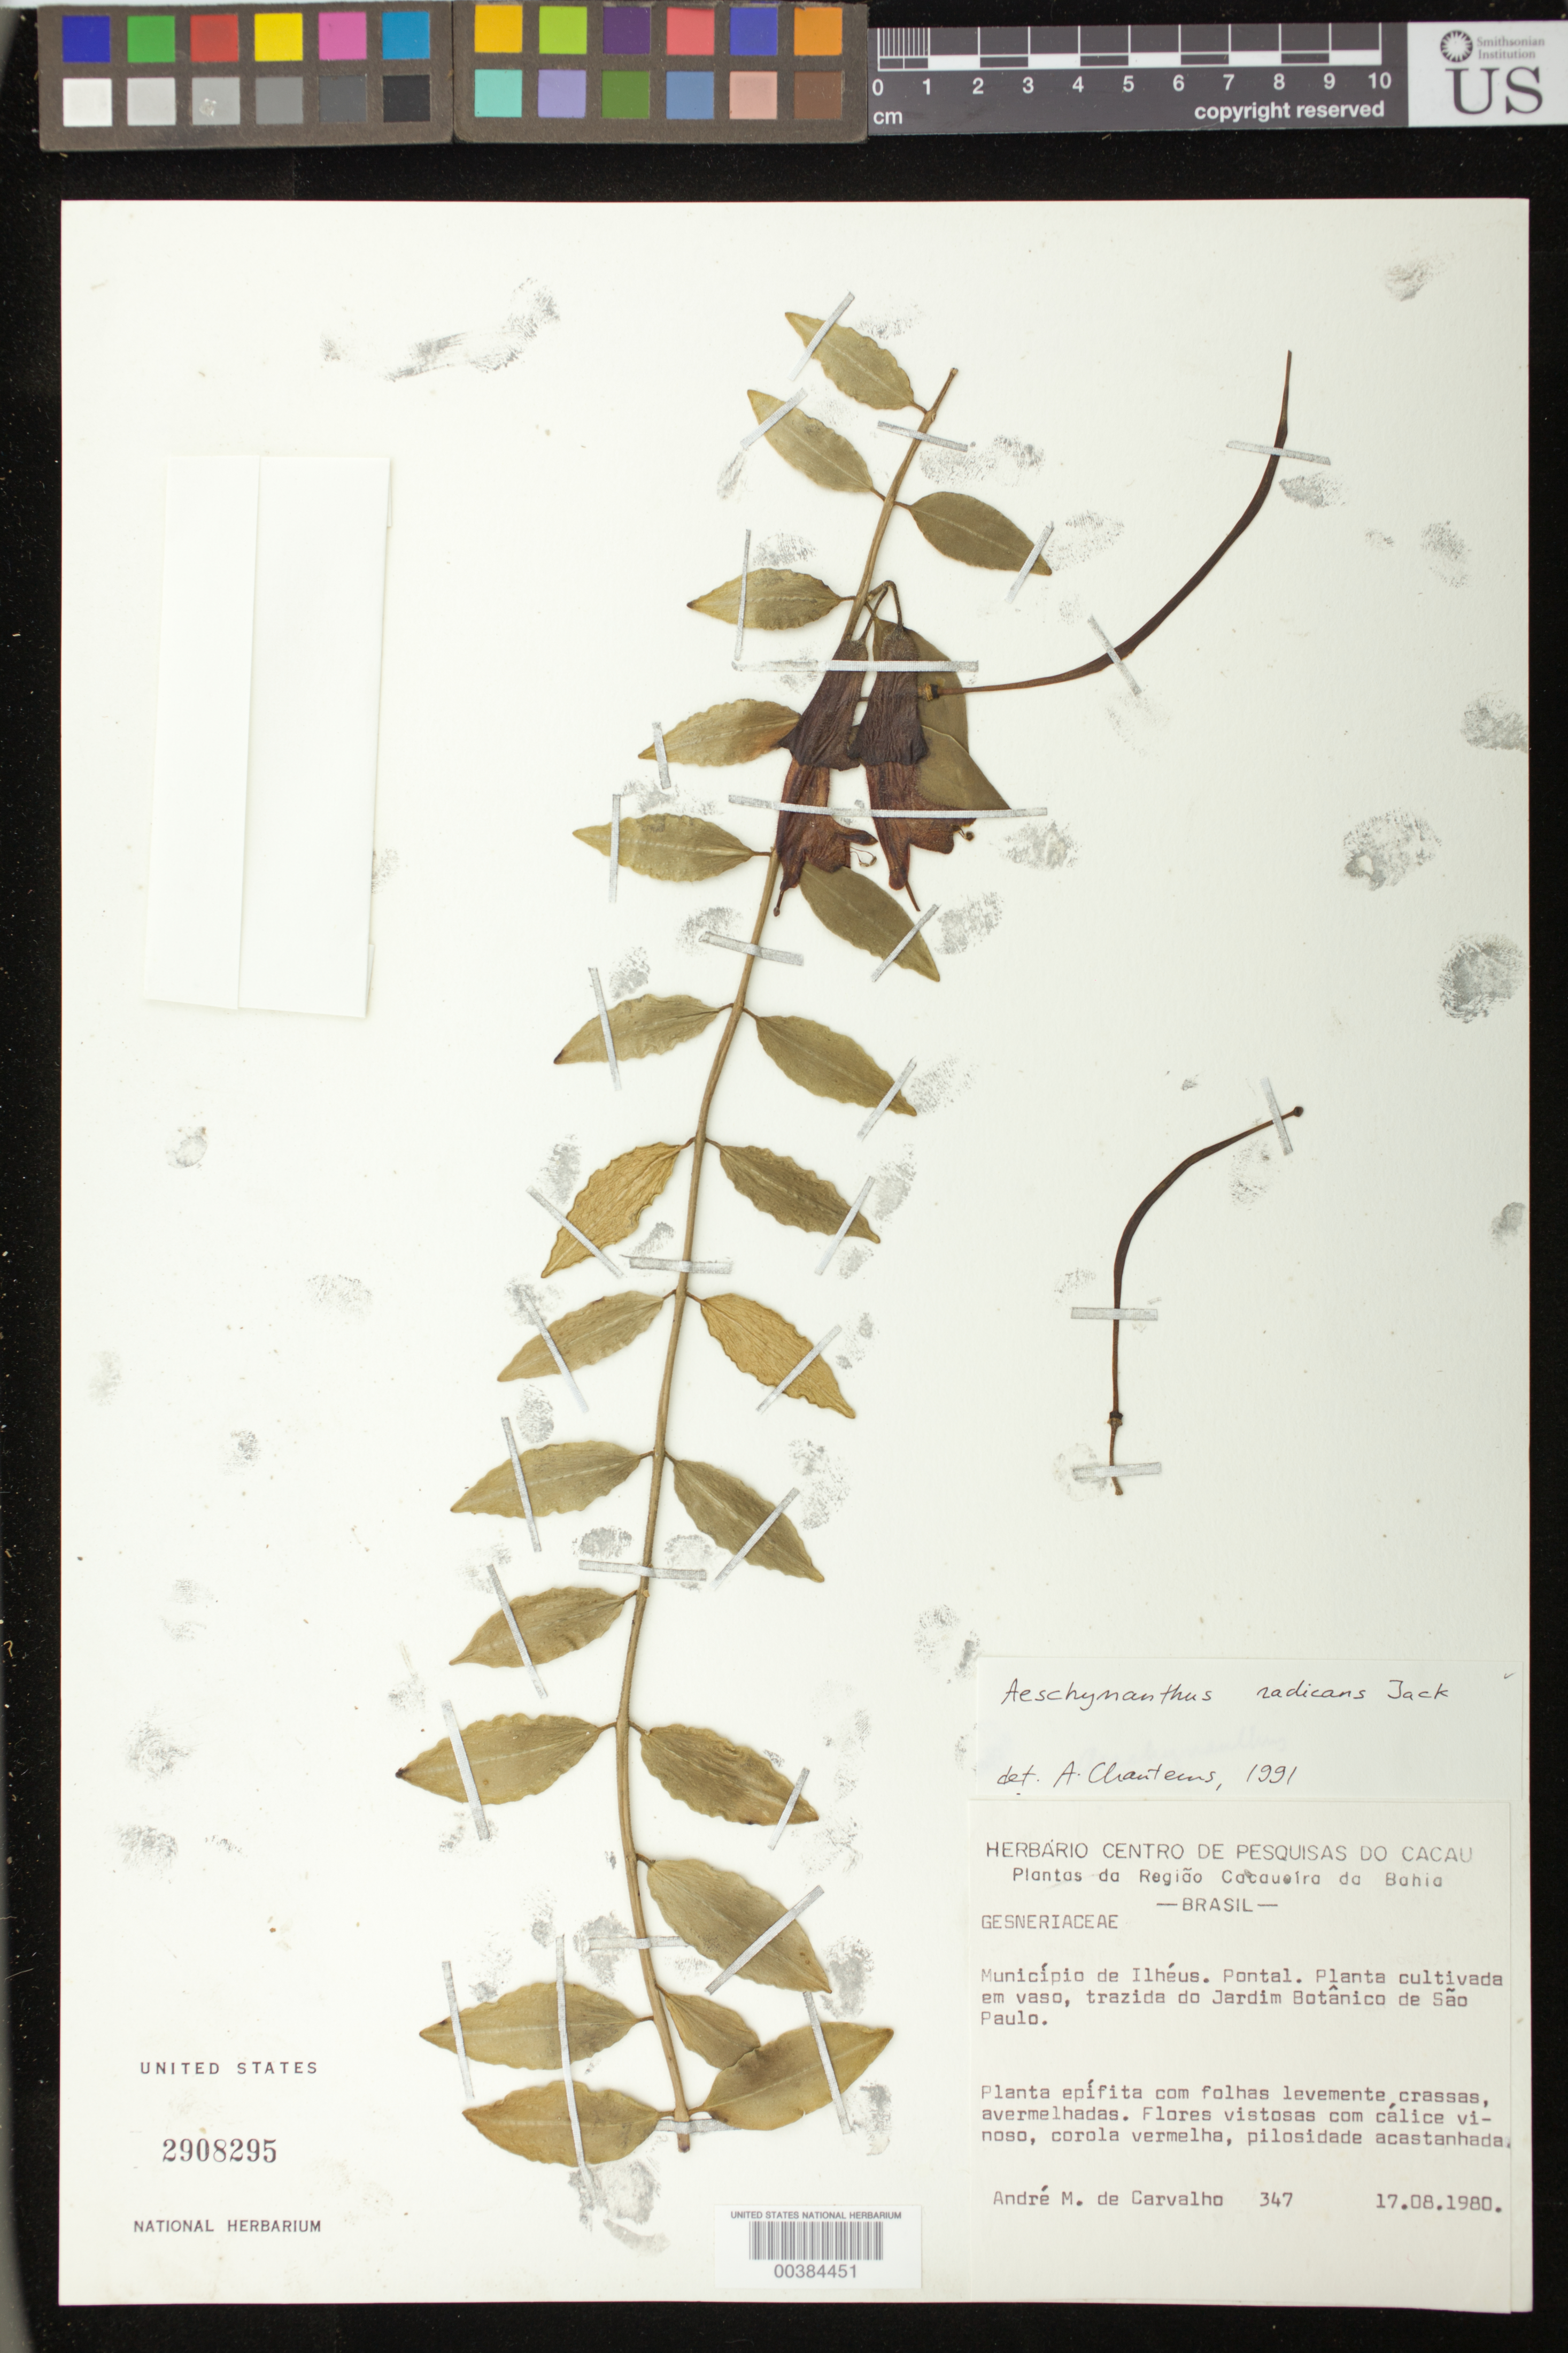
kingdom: Plantae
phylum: Tracheophyta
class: Magnoliopsida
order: Lamiales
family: Gesneriaceae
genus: Aeschynanthus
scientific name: Aeschynanthus micranthus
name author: C.B. Clarke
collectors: A. M. Carvalho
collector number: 347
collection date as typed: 17 Aug 1980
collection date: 1980-08-17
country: Brazil (?)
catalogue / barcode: US 2908295